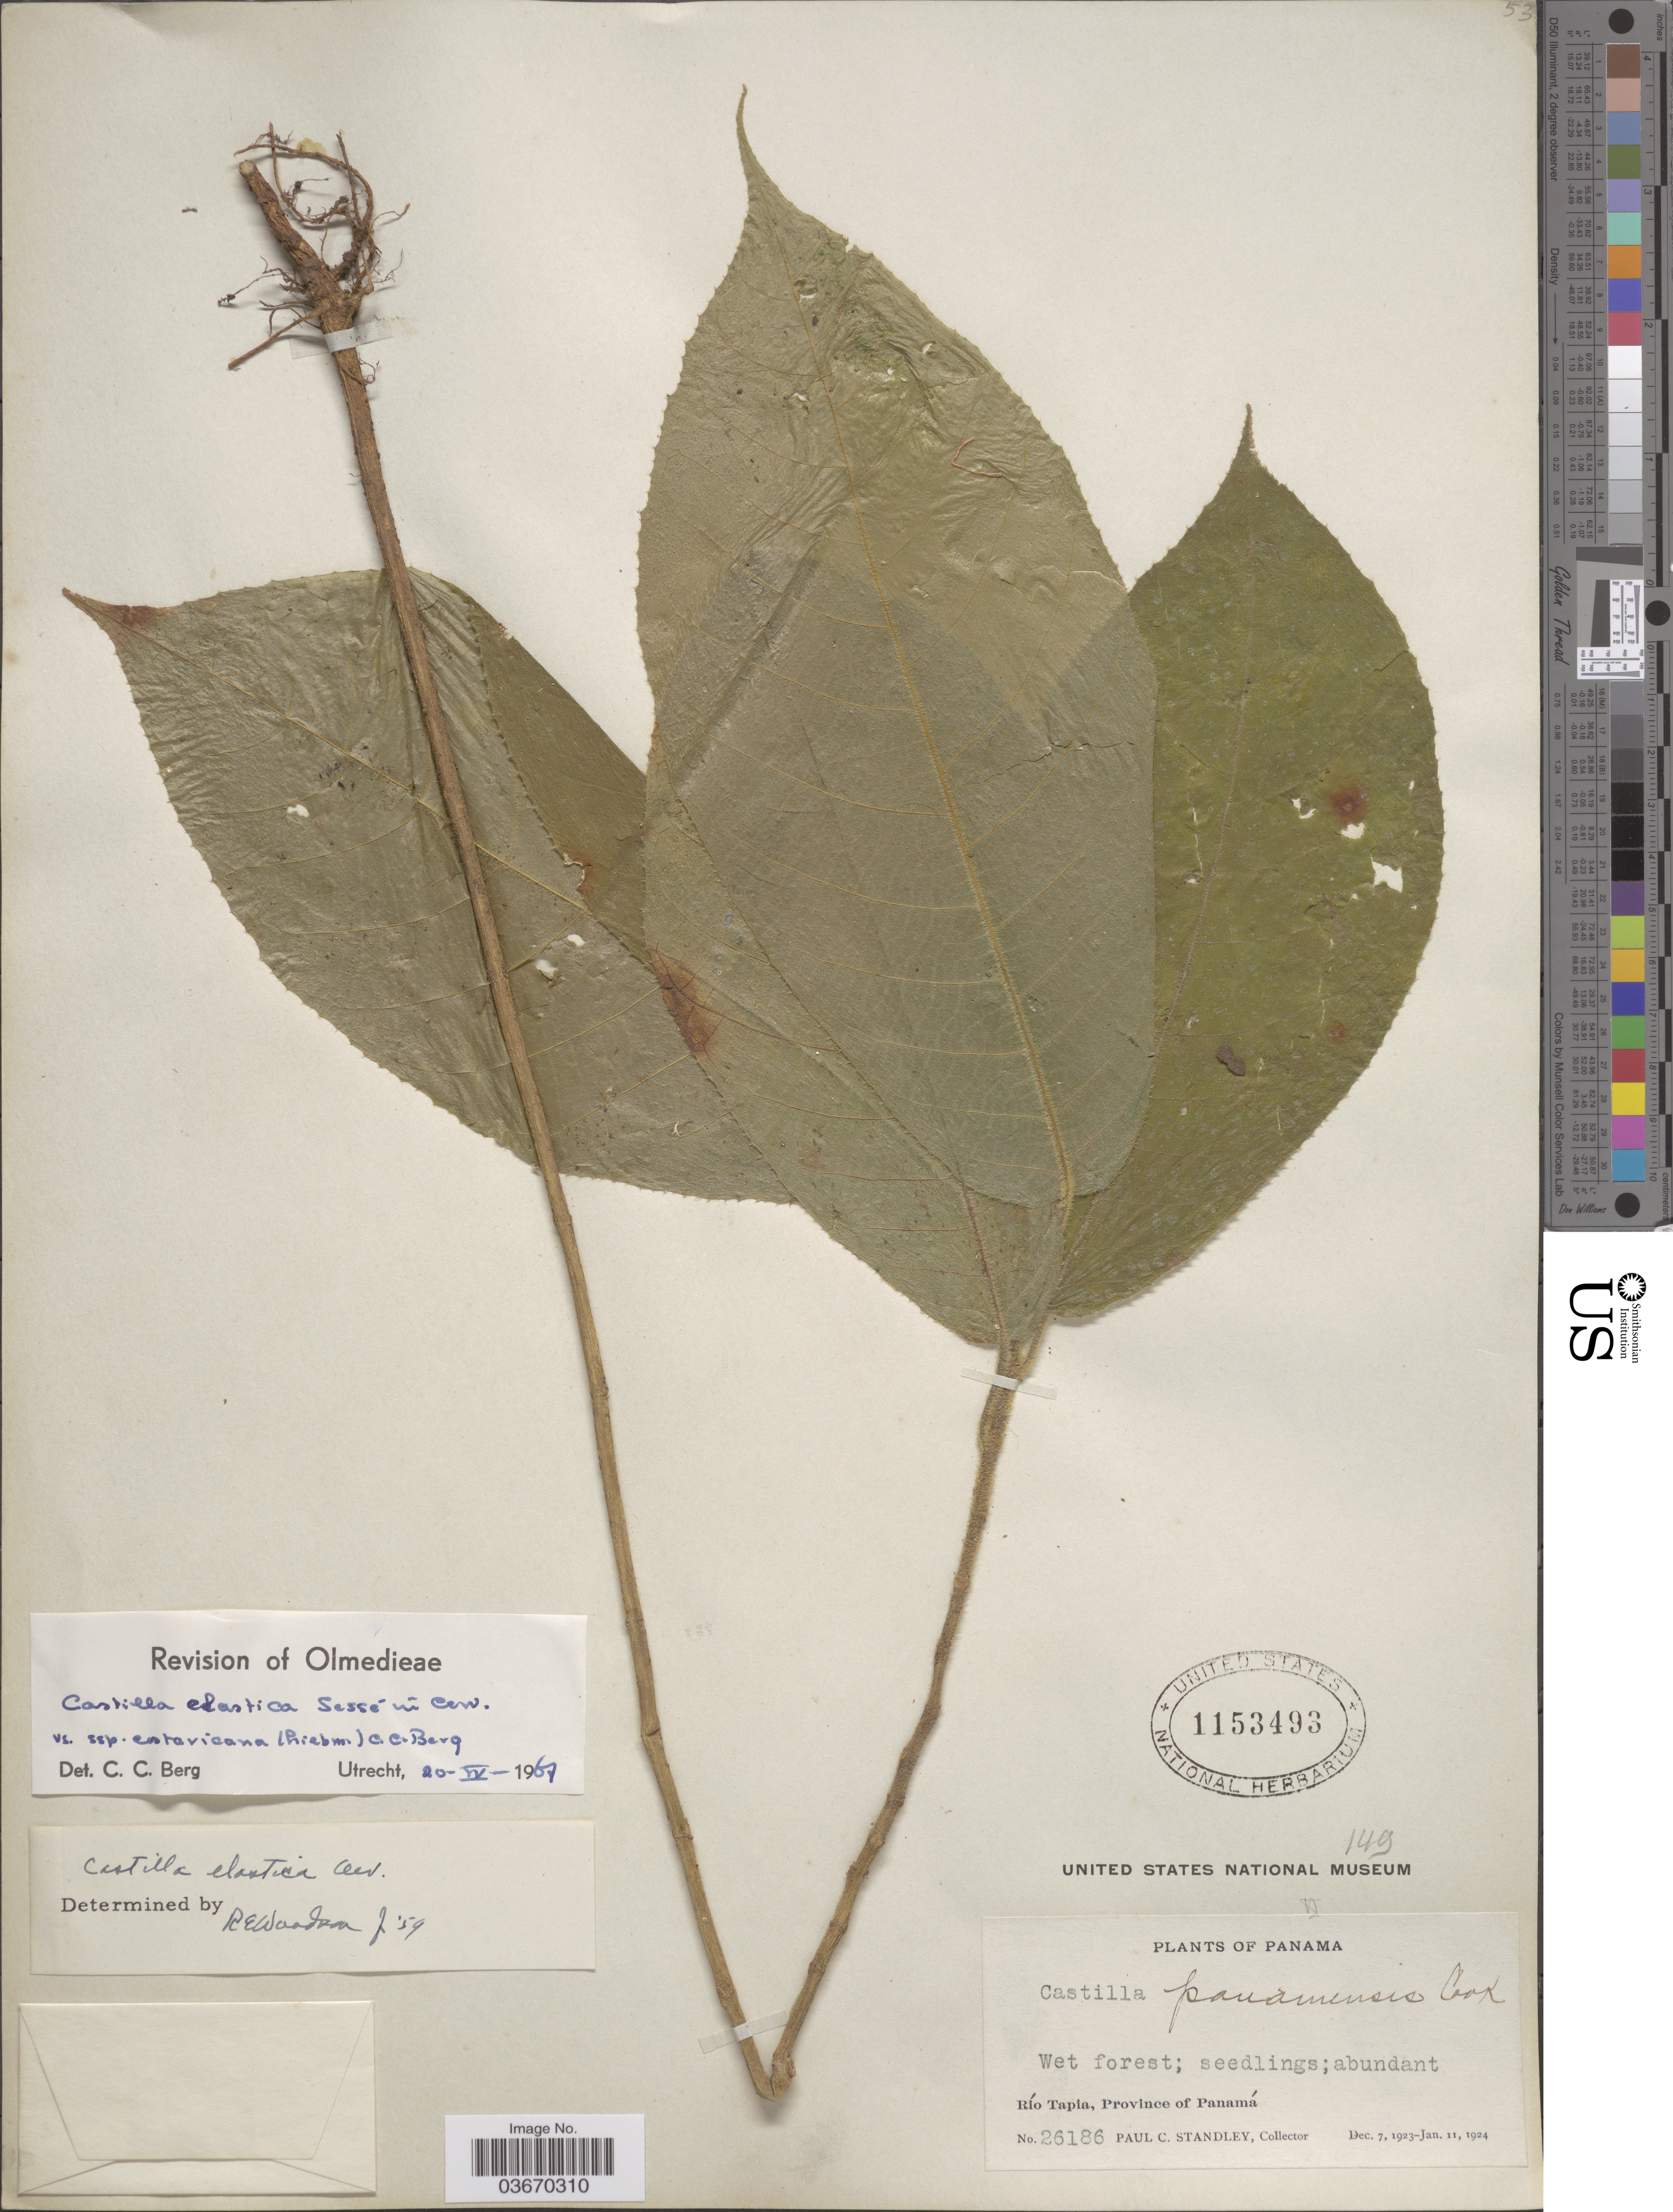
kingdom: Plantae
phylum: Tracheophyta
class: Magnoliopsida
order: Rosales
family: Moraceae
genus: Castilla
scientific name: Castilla elastica subsp. costaricana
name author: (Liebm.) C.C. Berg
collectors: P. C. Standley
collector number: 26186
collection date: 1923-12-07/1924-02-11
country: Panama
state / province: Panamá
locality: Río Tapia, Province of Panamá.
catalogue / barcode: US 1153493